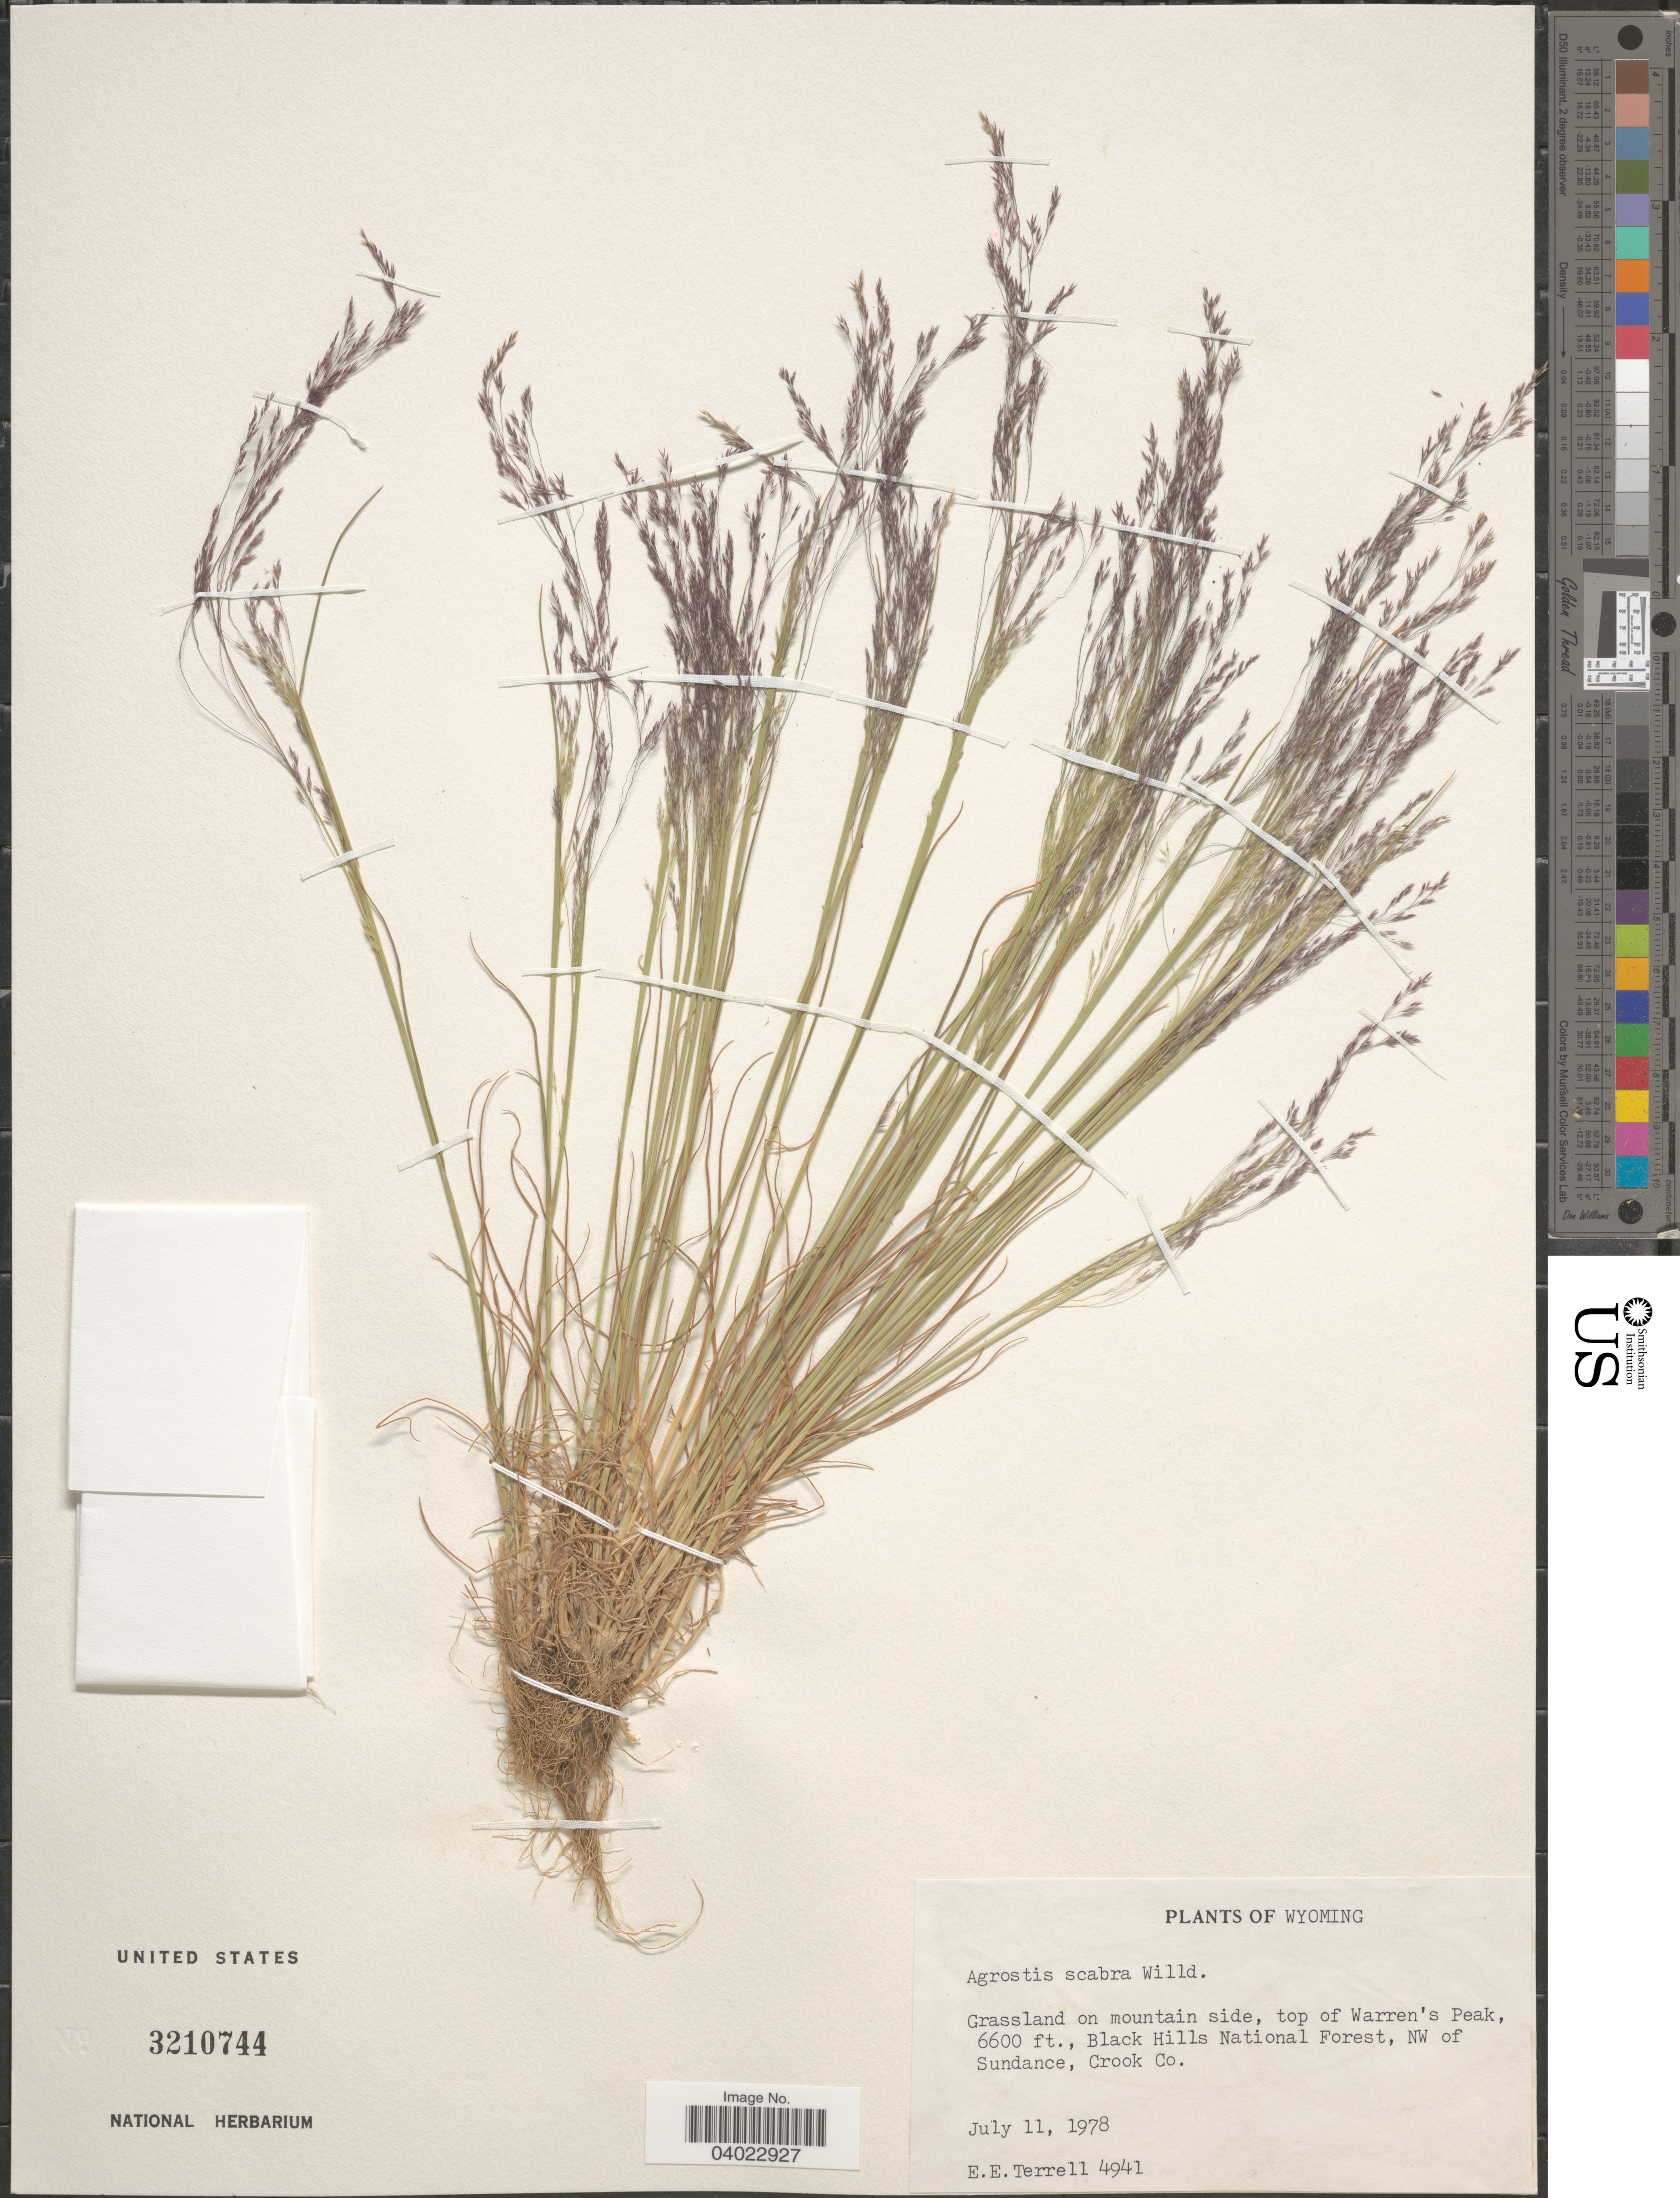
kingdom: Plantae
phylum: Tracheophyta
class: Liliopsida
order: Poales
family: Poaceae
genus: Agrostis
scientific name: Agrostis scabra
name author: Willd.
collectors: E. E. Terrell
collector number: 4941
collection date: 1978-07-11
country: United States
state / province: Wyoming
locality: Grassland on mountain side, top of Warren's Peak, Black Hills National Forest, NW of Sundance, Crook Co.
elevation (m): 2012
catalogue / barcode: US 3210744